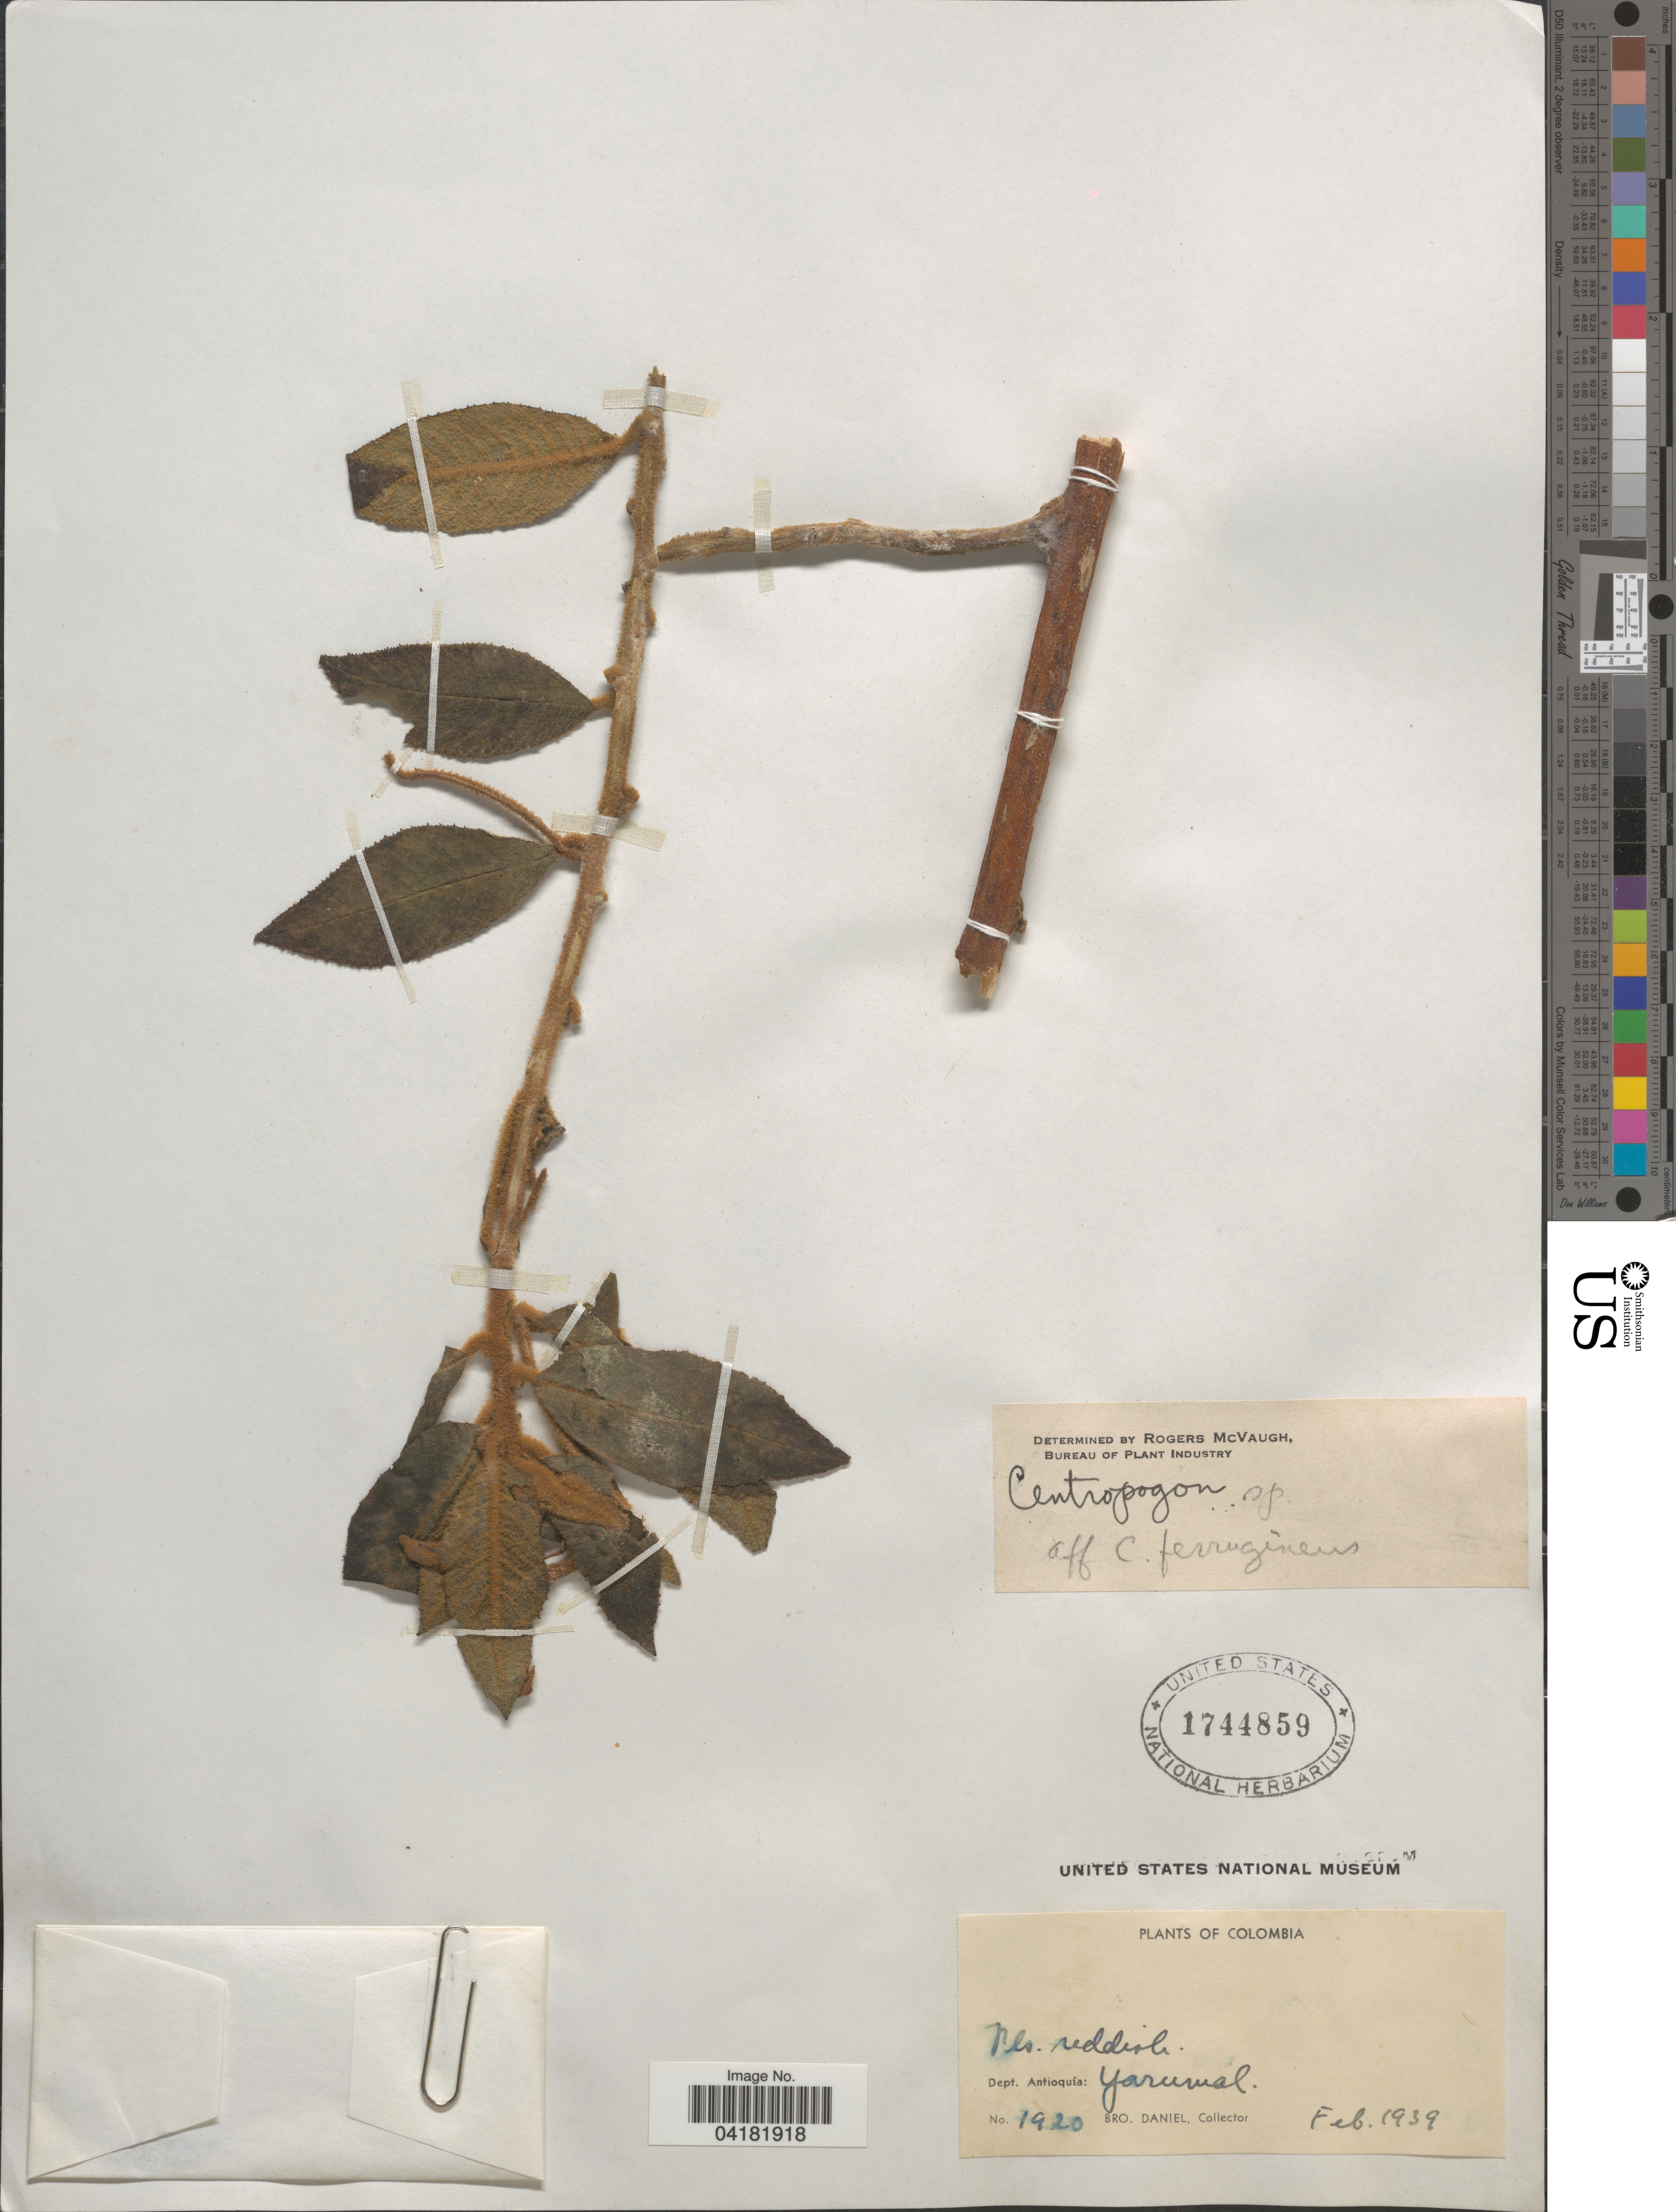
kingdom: Plantae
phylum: Tracheophyta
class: Magnoliopsida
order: Asterales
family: Campanulaceae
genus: Centropogon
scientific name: Centropogon sp.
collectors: Bro. Daniel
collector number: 1920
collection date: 1939-02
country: Colombia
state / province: Antioquia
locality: Dept. Antioquía: Yarumal.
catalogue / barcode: US 1744859